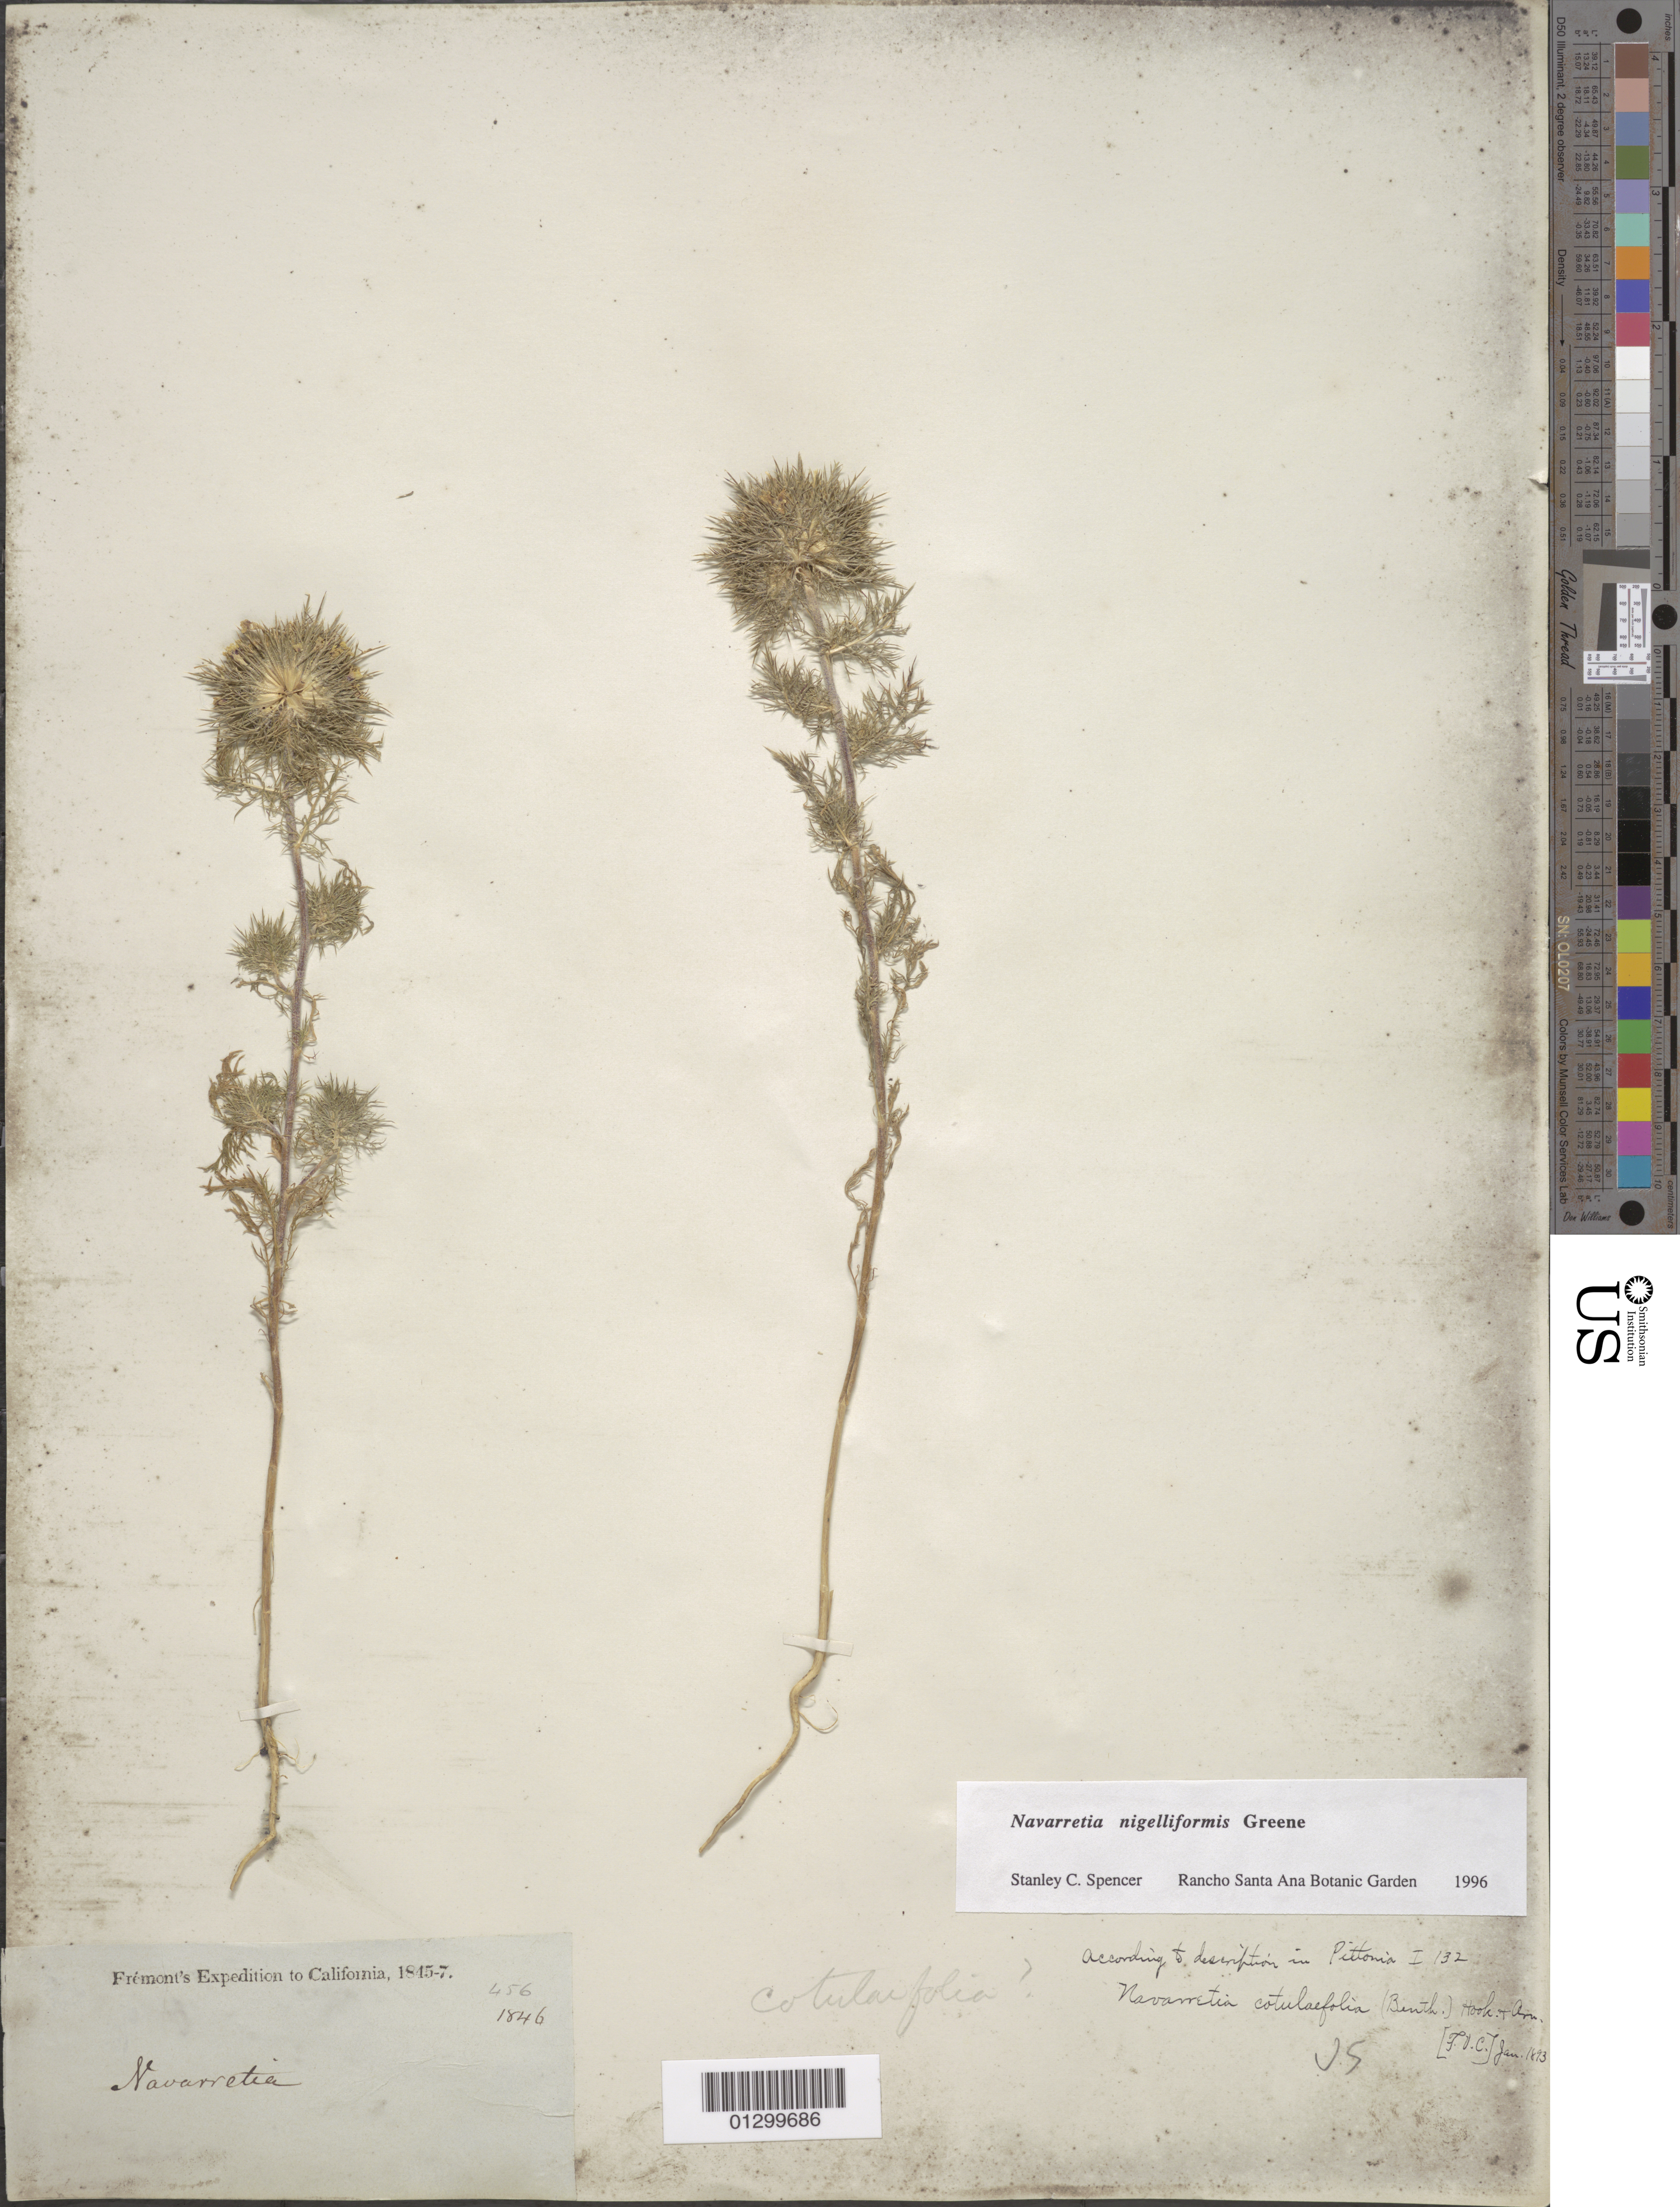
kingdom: Plantae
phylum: Tracheophyta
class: Magnoliopsida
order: Ericales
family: Polemoniaceae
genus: Navarretia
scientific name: Navarretia nigelliformis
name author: Greene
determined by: Spencer, S. C.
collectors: J. C. Frémont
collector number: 456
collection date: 1846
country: United States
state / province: California